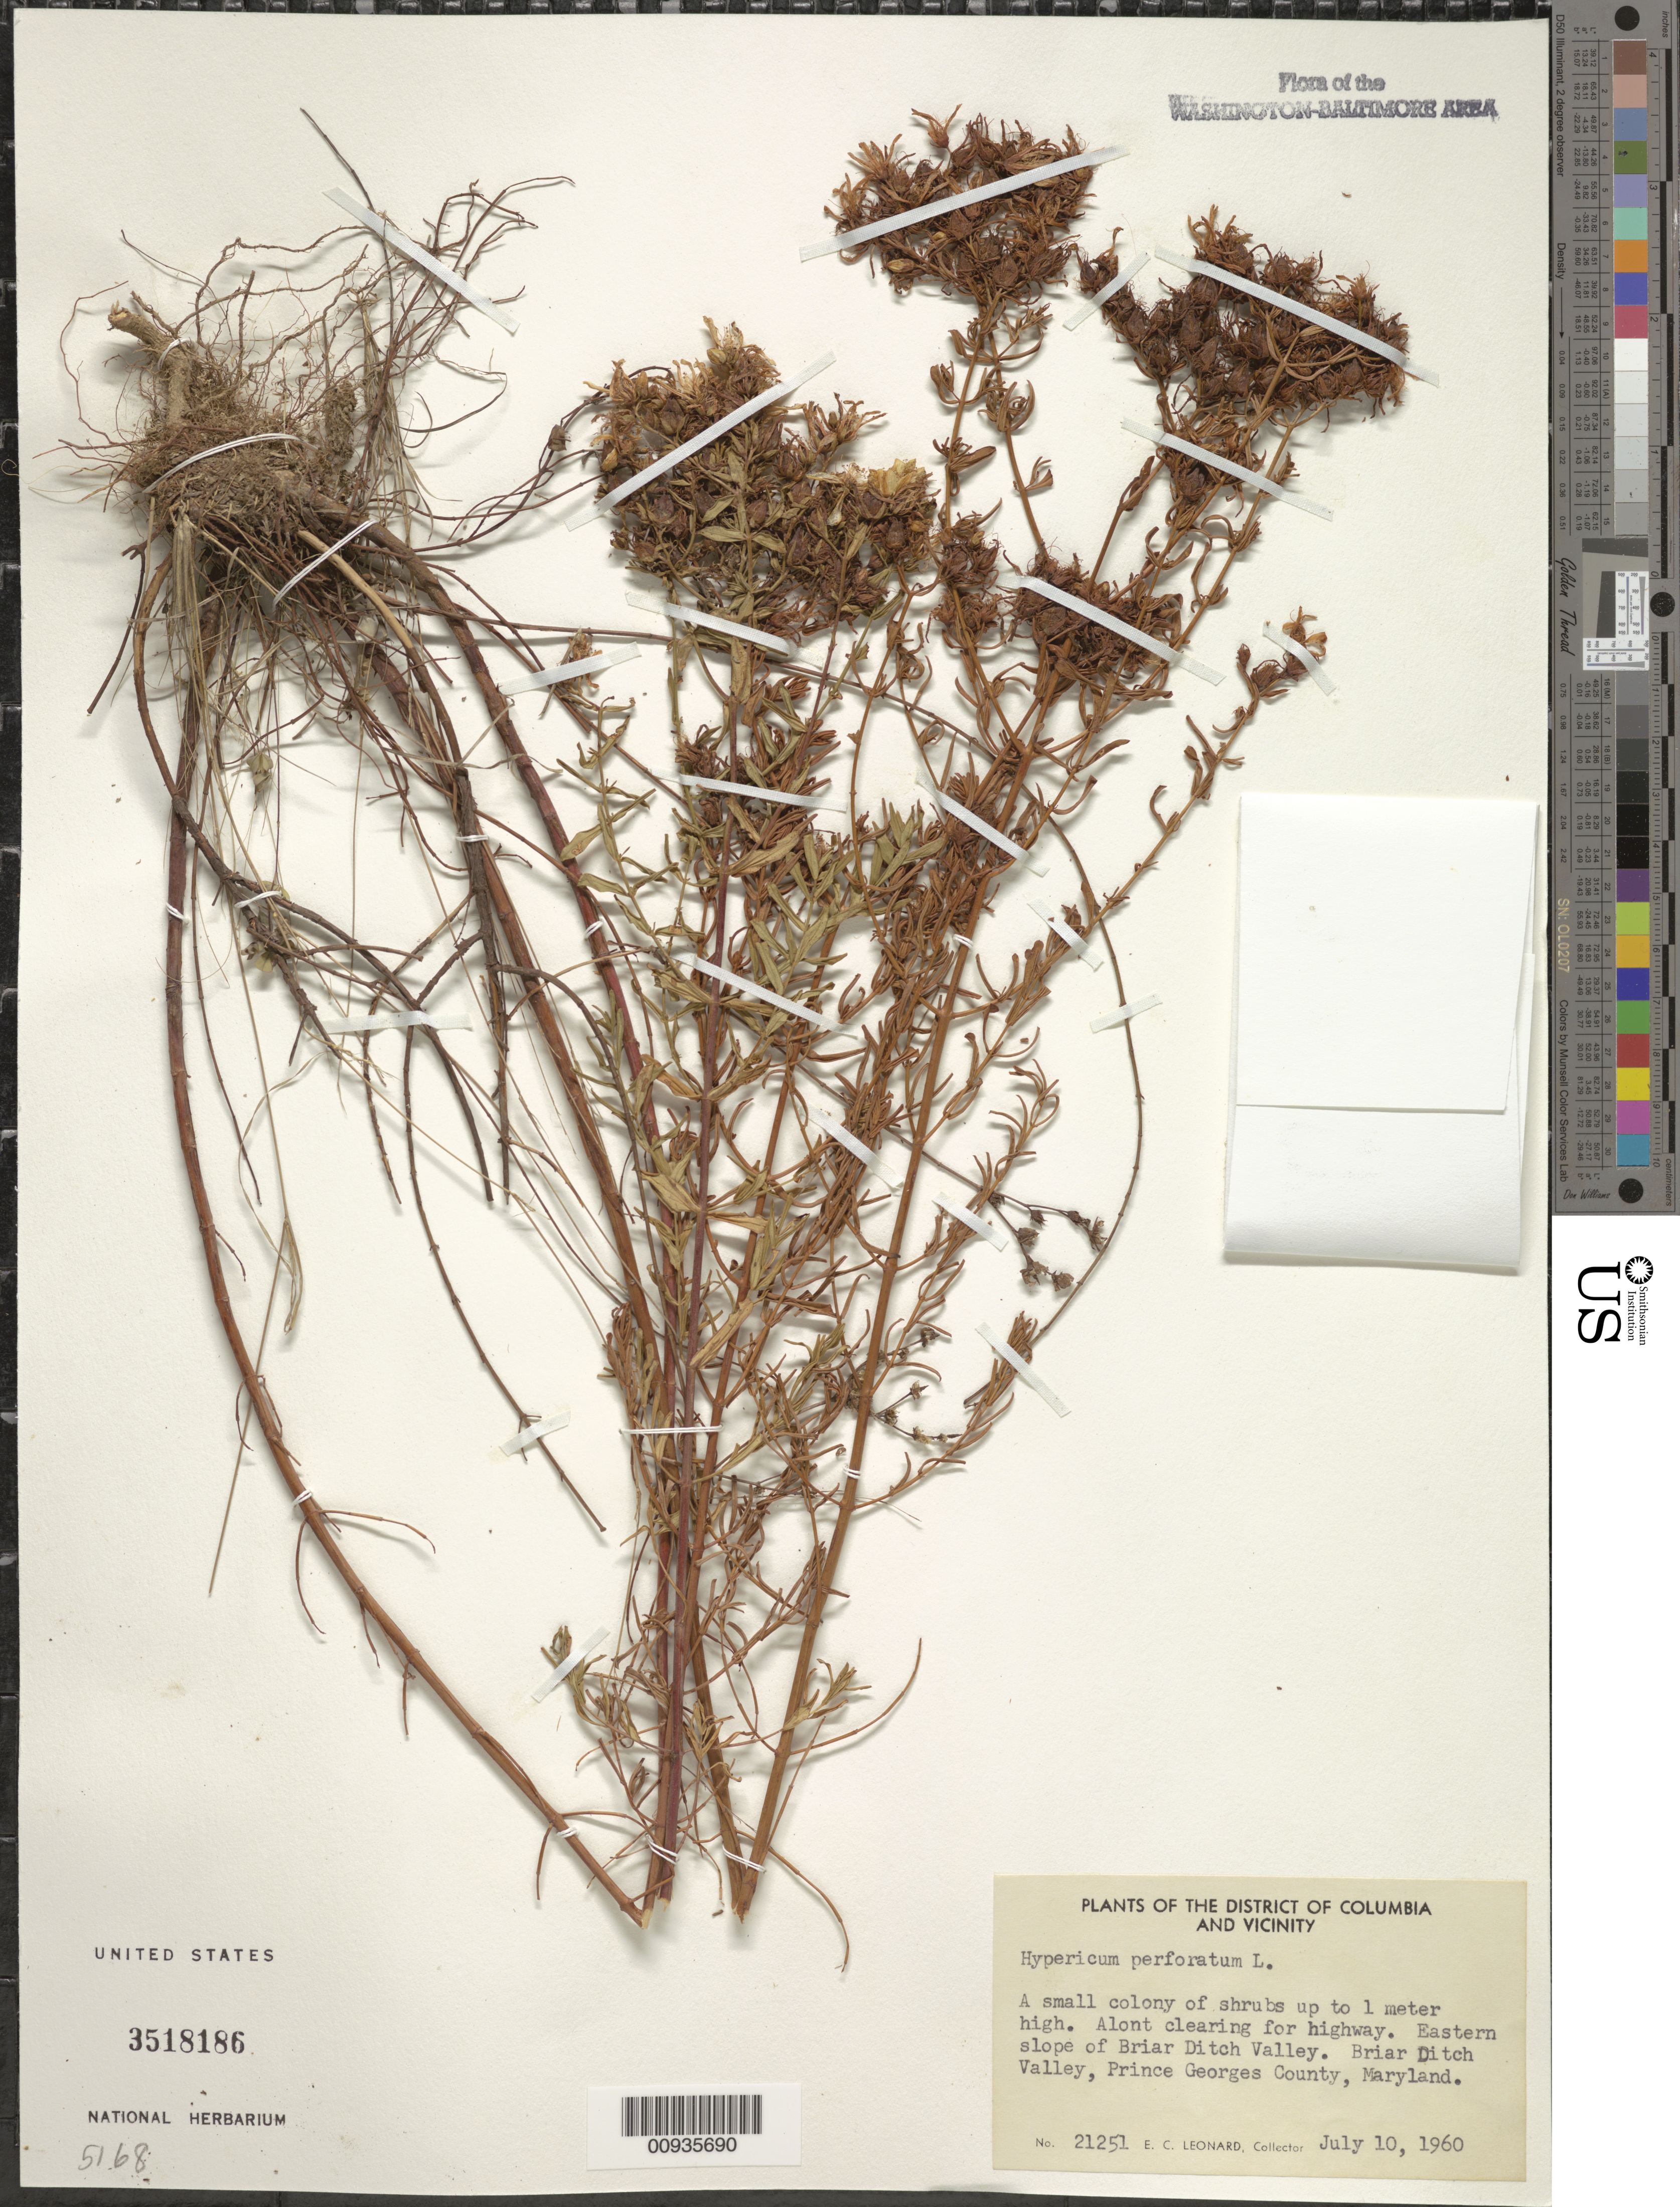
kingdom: Plantae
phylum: Tracheophyta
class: Magnoliopsida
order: Malpighiales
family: Hypericaceae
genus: Hypericum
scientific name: Hypericum perforatum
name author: L.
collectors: E. C. Leonard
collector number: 21251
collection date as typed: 10 Jul 1960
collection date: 1960-07-10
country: United States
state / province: Maryland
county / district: Prince George's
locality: east bank of Briar Ditch Valley, Martins Lane in Martins Woods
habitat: along clearing for highway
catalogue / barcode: US 3518186